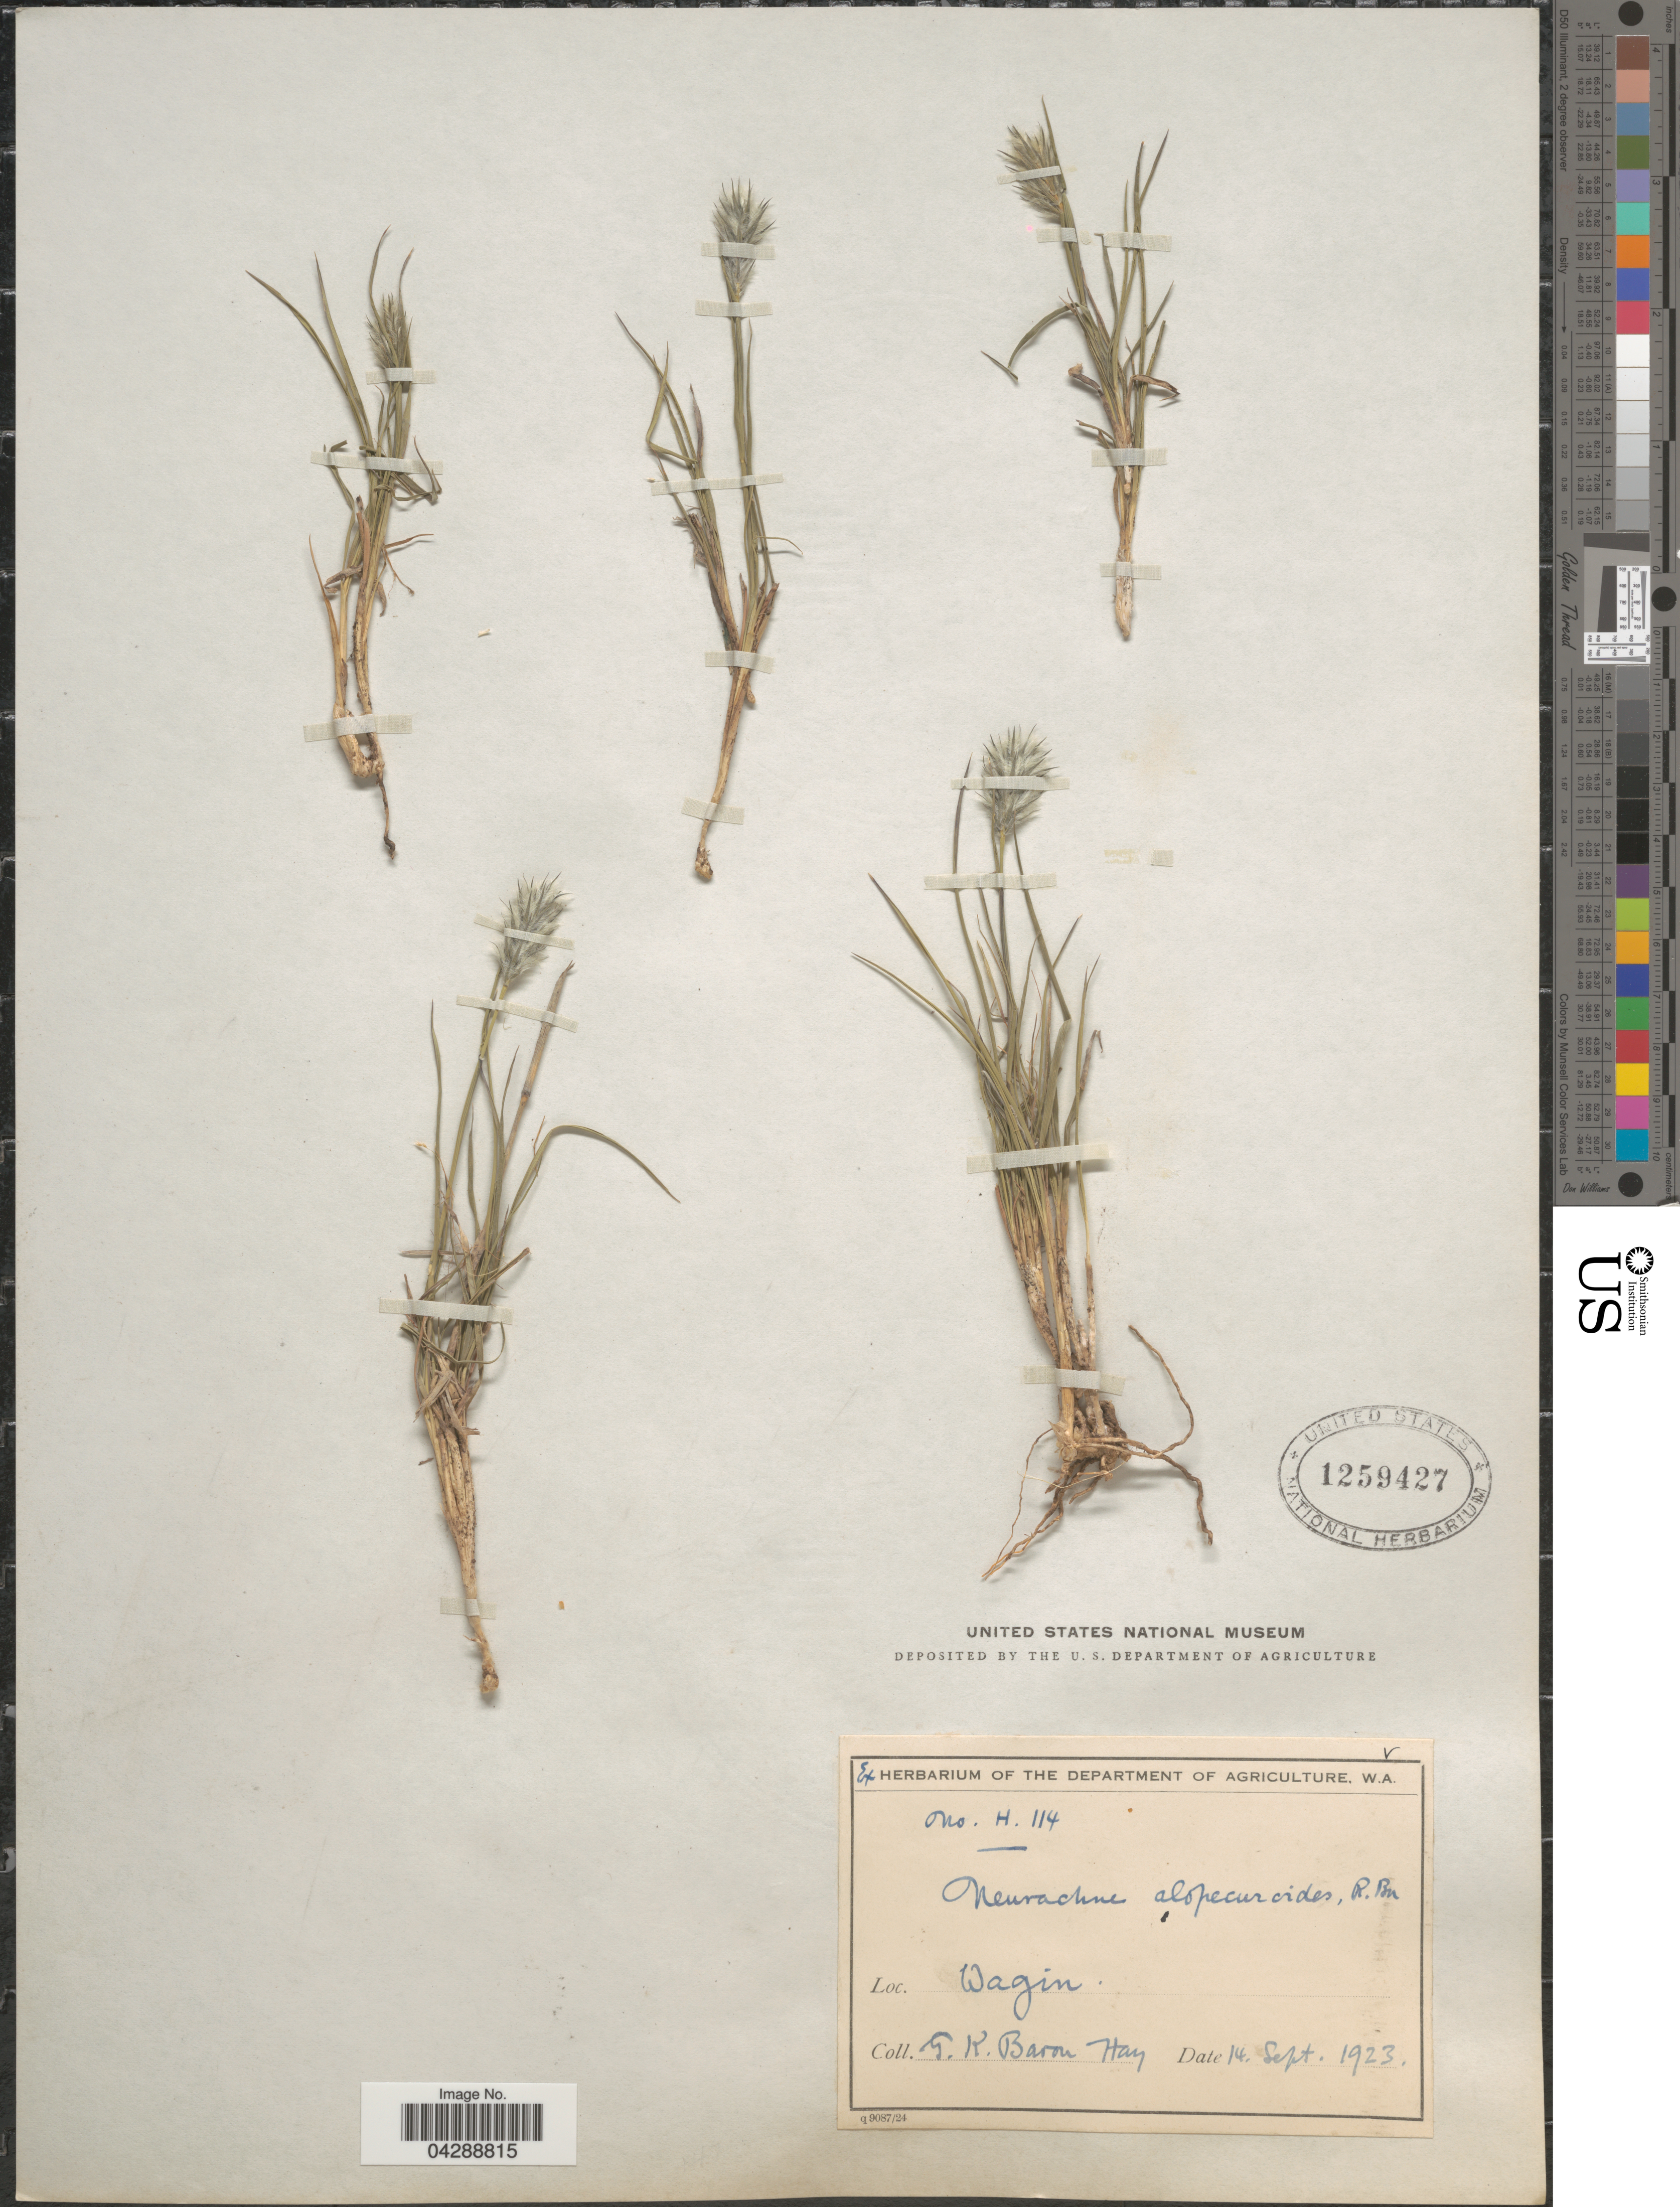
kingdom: Plantae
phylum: Tracheophyta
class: Liliopsida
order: Poales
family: Poaceae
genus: Neurachne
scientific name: Neurachne alopecuroidea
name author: R. Br.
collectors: G. Hay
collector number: H114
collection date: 1923-09-14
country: Australia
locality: Wagin.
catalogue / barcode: US 1259427